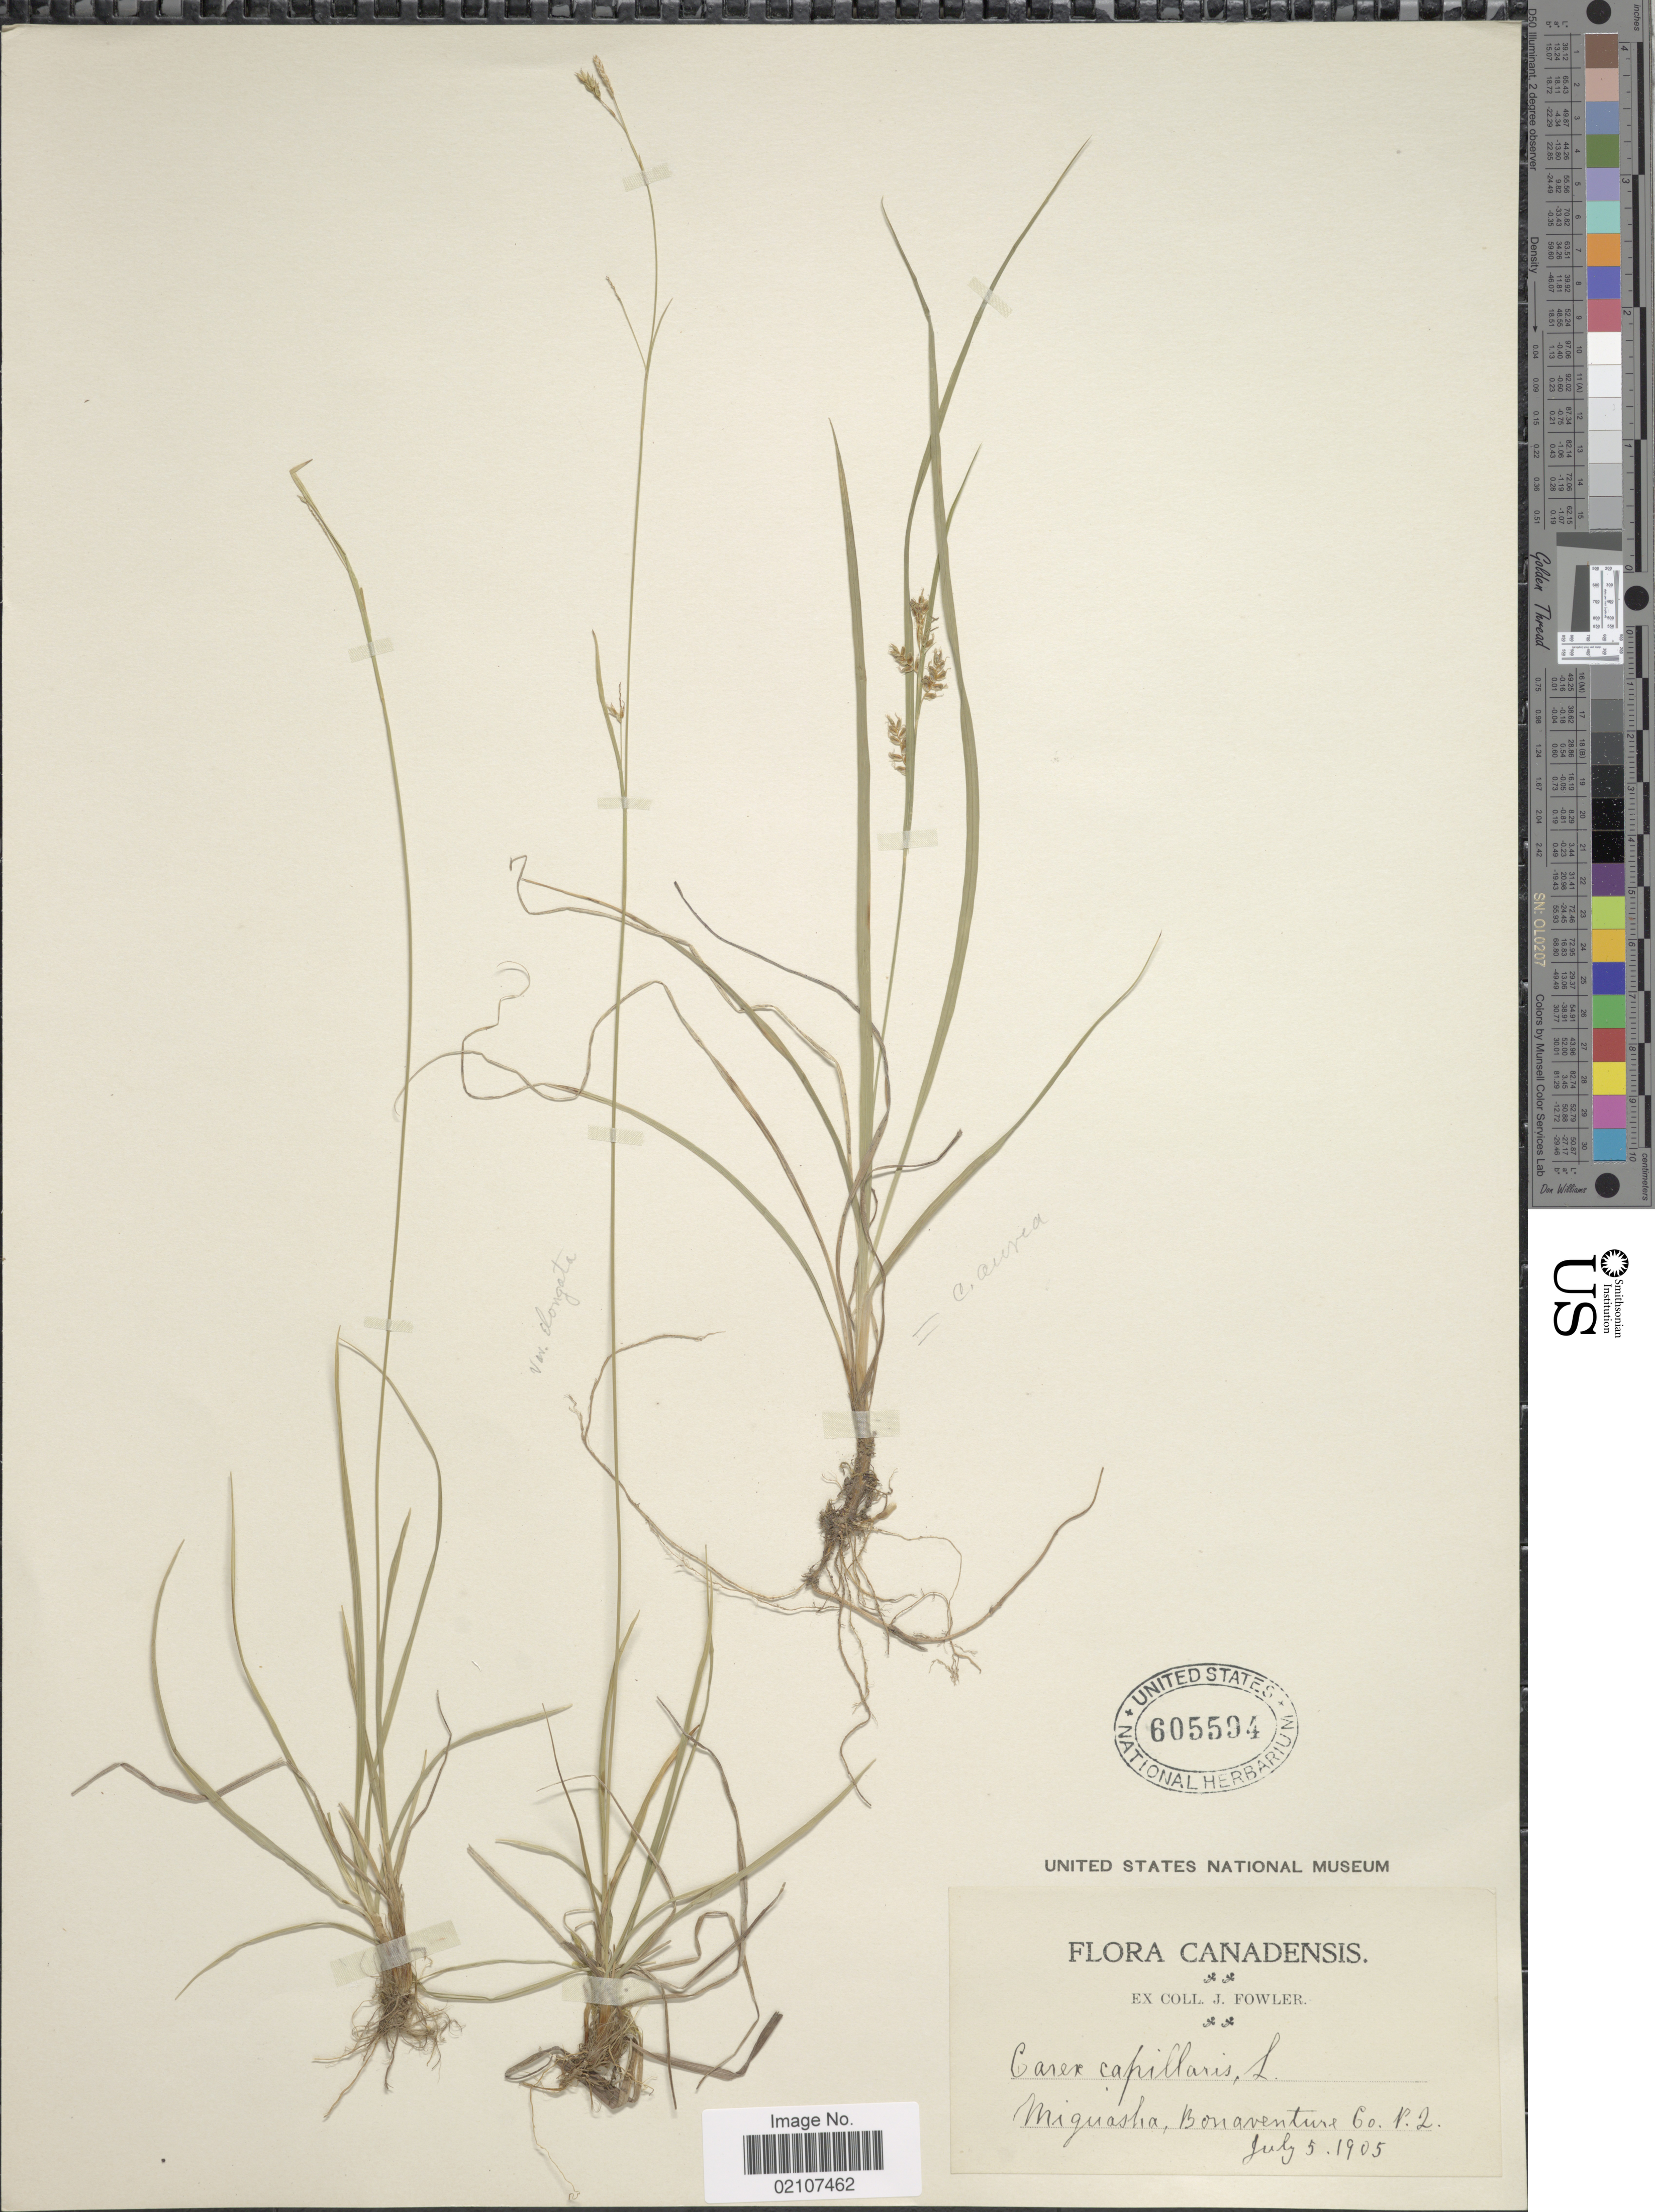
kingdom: Plantae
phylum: Tracheophyta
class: Liliopsida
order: Poales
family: Cyperaceae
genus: Carex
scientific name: Carex capillaris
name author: L.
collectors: J. P. Fowler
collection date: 1905-07-05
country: Canada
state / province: Quebec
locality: Miguasha, Bonaventura Co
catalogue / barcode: US 605594